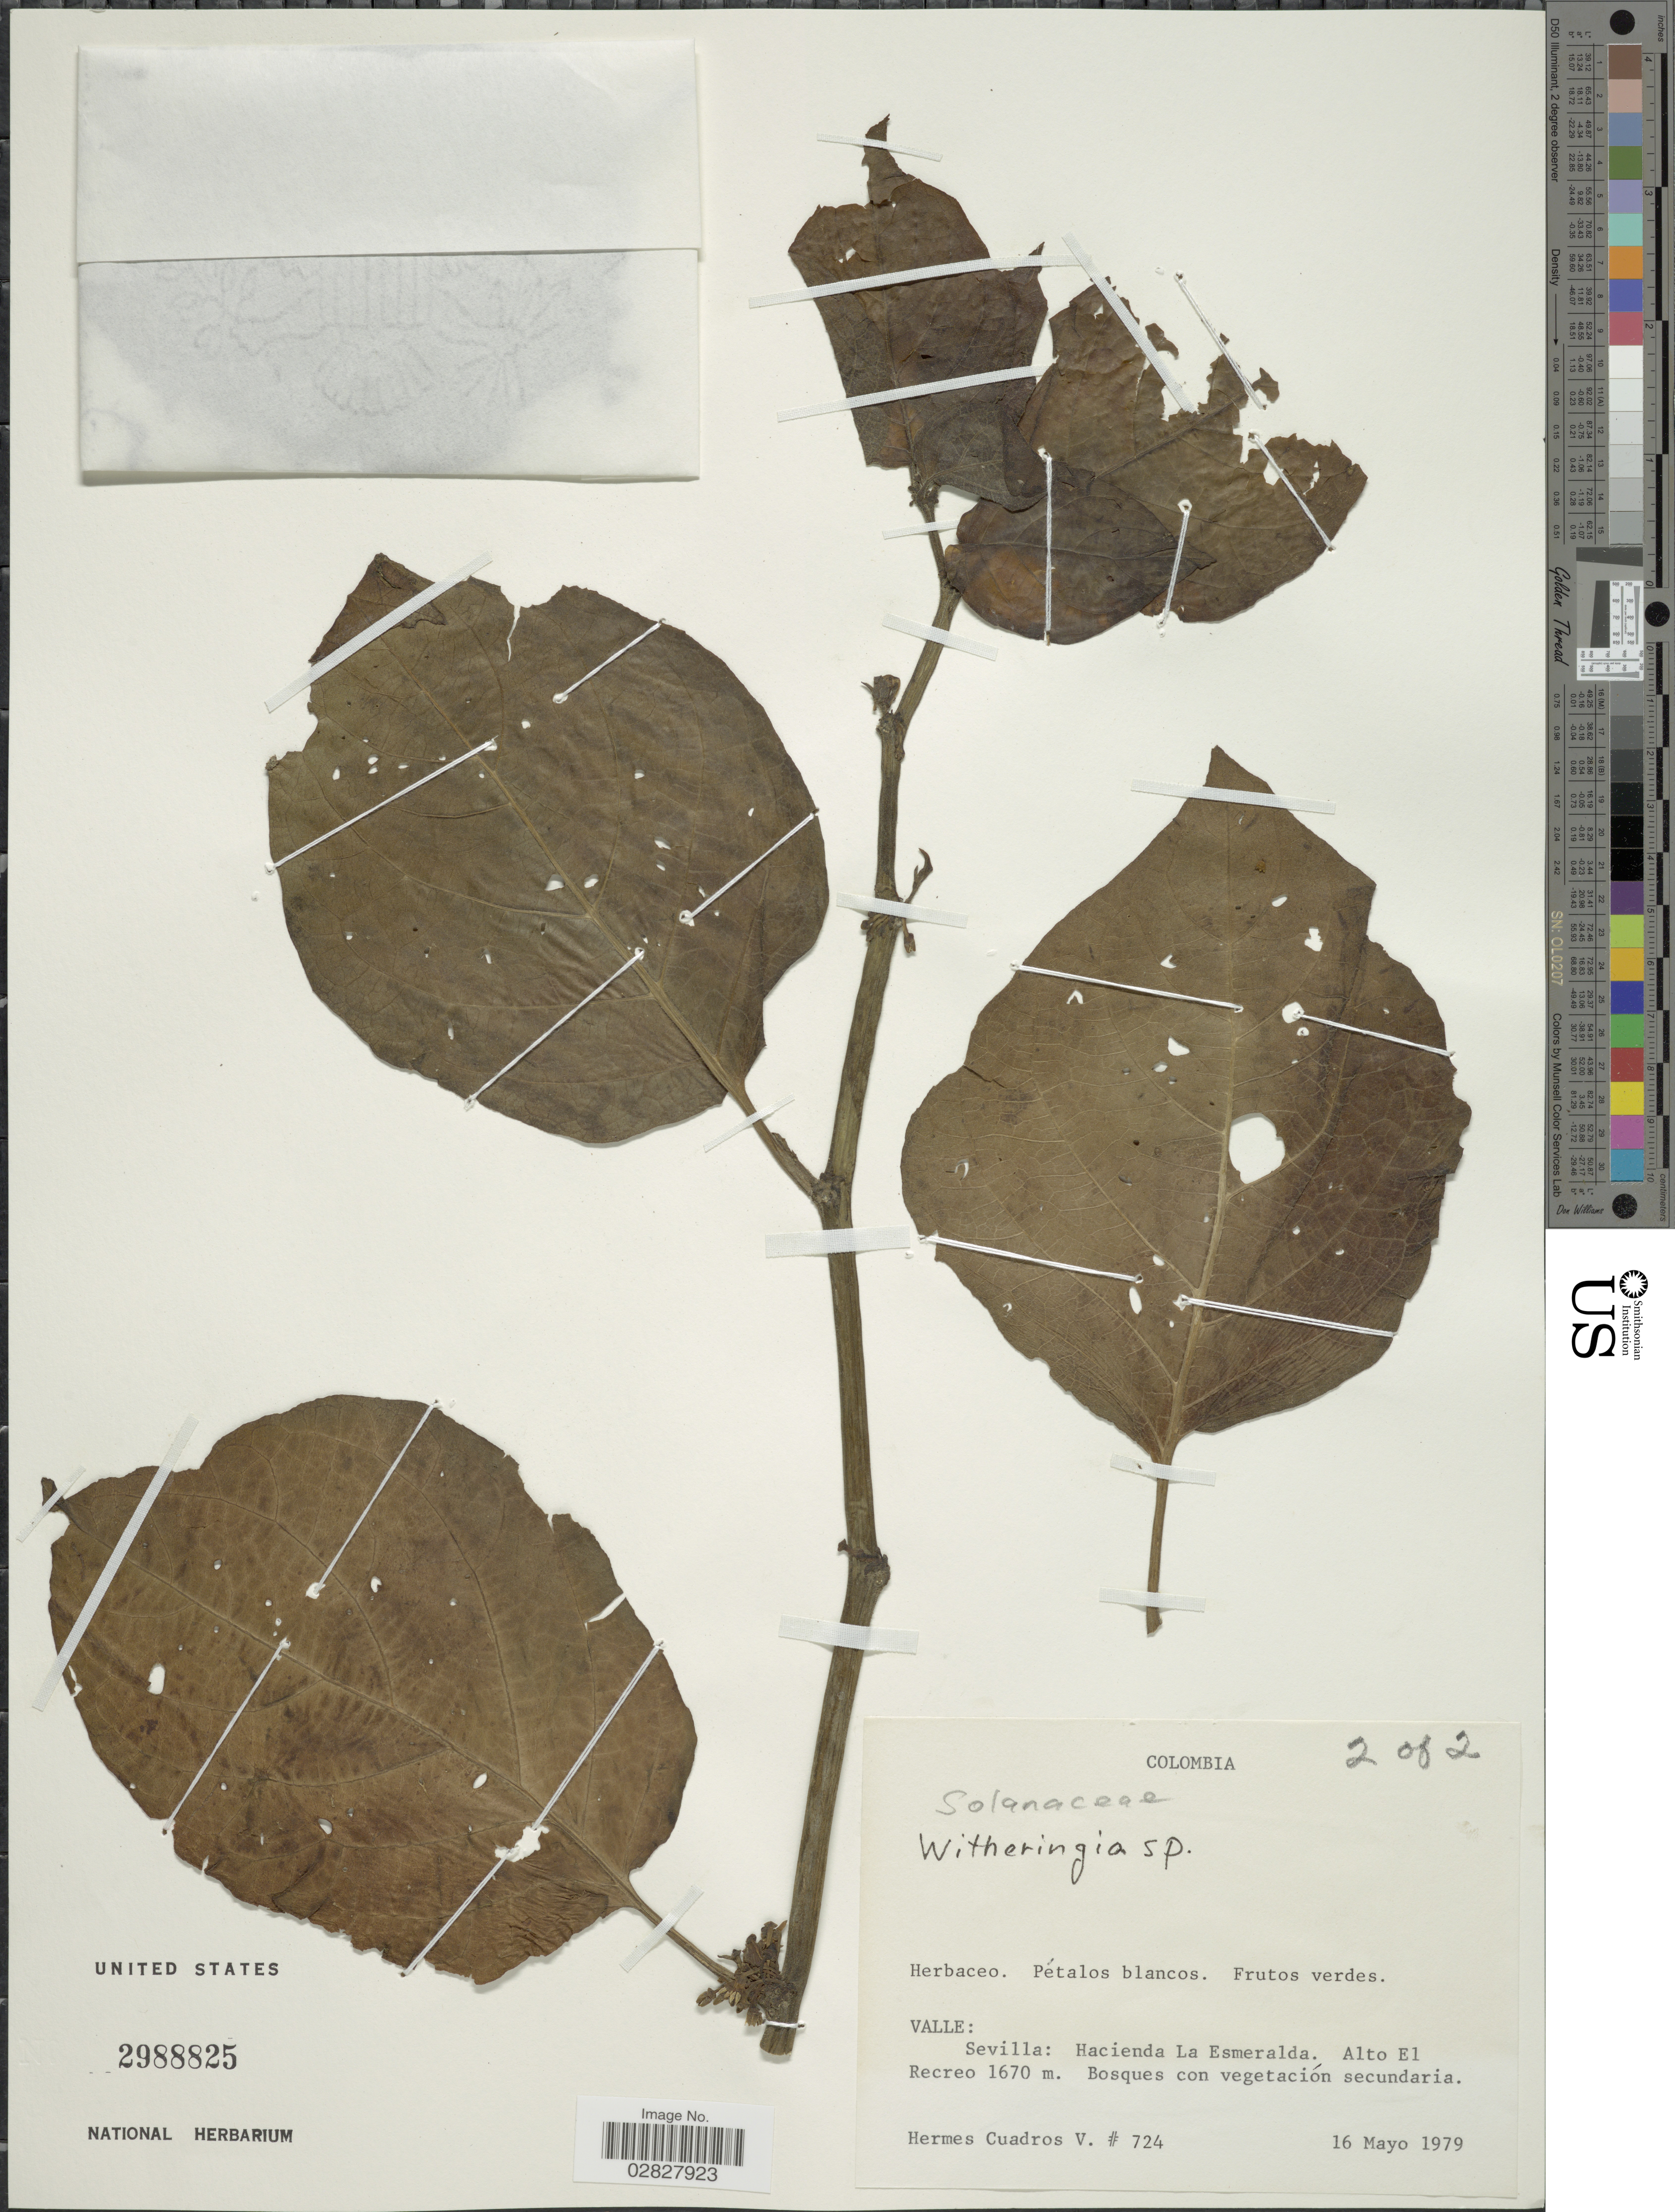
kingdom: Plantae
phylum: Tracheophyta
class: Magnoliopsida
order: Solanales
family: Solanaceae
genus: Witheringia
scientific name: Witheringia sp.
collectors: H. Cuadros V.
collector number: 724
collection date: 1979-05-16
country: Colombia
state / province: Valle del Cauca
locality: Valle: Sevilla: Hacienda La Esmeralda, Alto El Recreo.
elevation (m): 1670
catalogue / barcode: US 2988825